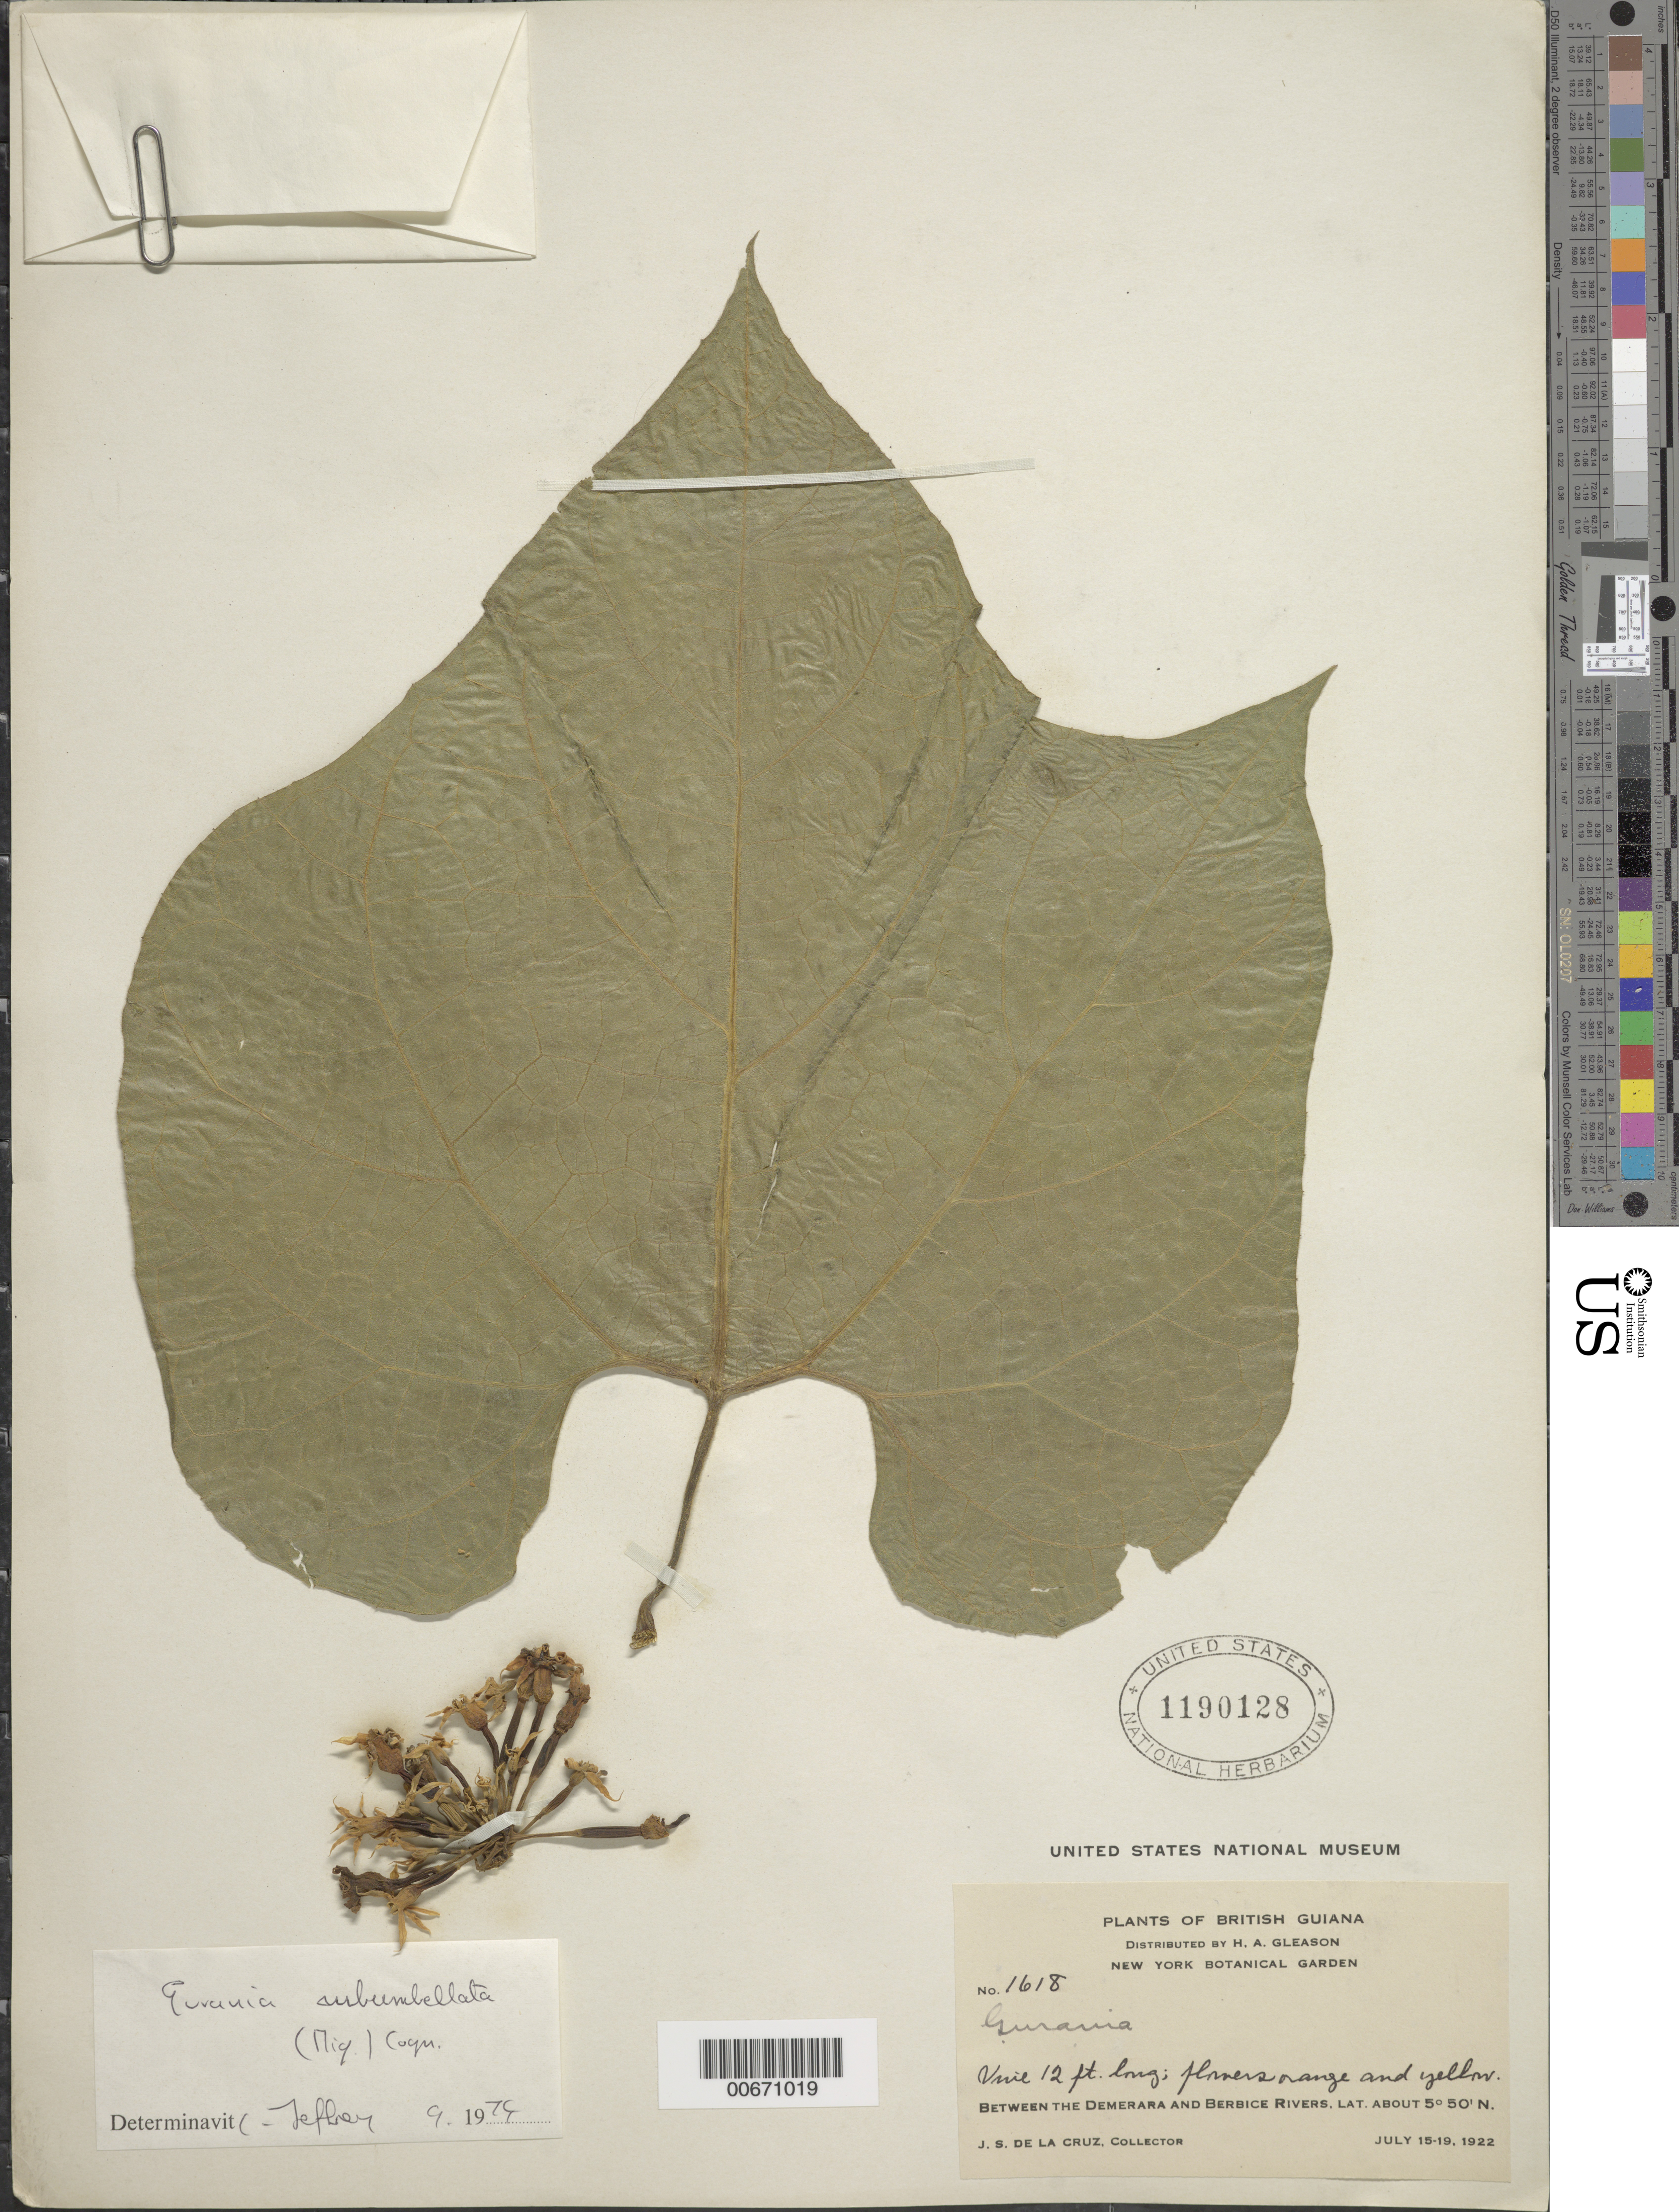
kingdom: Plantae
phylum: Tracheophyta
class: Magnoliopsida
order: Cucurbitales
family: Cucurbitaceae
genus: Gurania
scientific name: Gurania subumbellata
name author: (Miq.) Cogn.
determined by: Jeffrey, C.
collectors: J. S. de la Cruz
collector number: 1618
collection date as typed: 15-Jul-22 to 19-Jul-22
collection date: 1922-07-15/1922-07-19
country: Guyana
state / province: U. Demerara-Berbice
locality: Demerara River to the Berbice River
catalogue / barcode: US 1190128